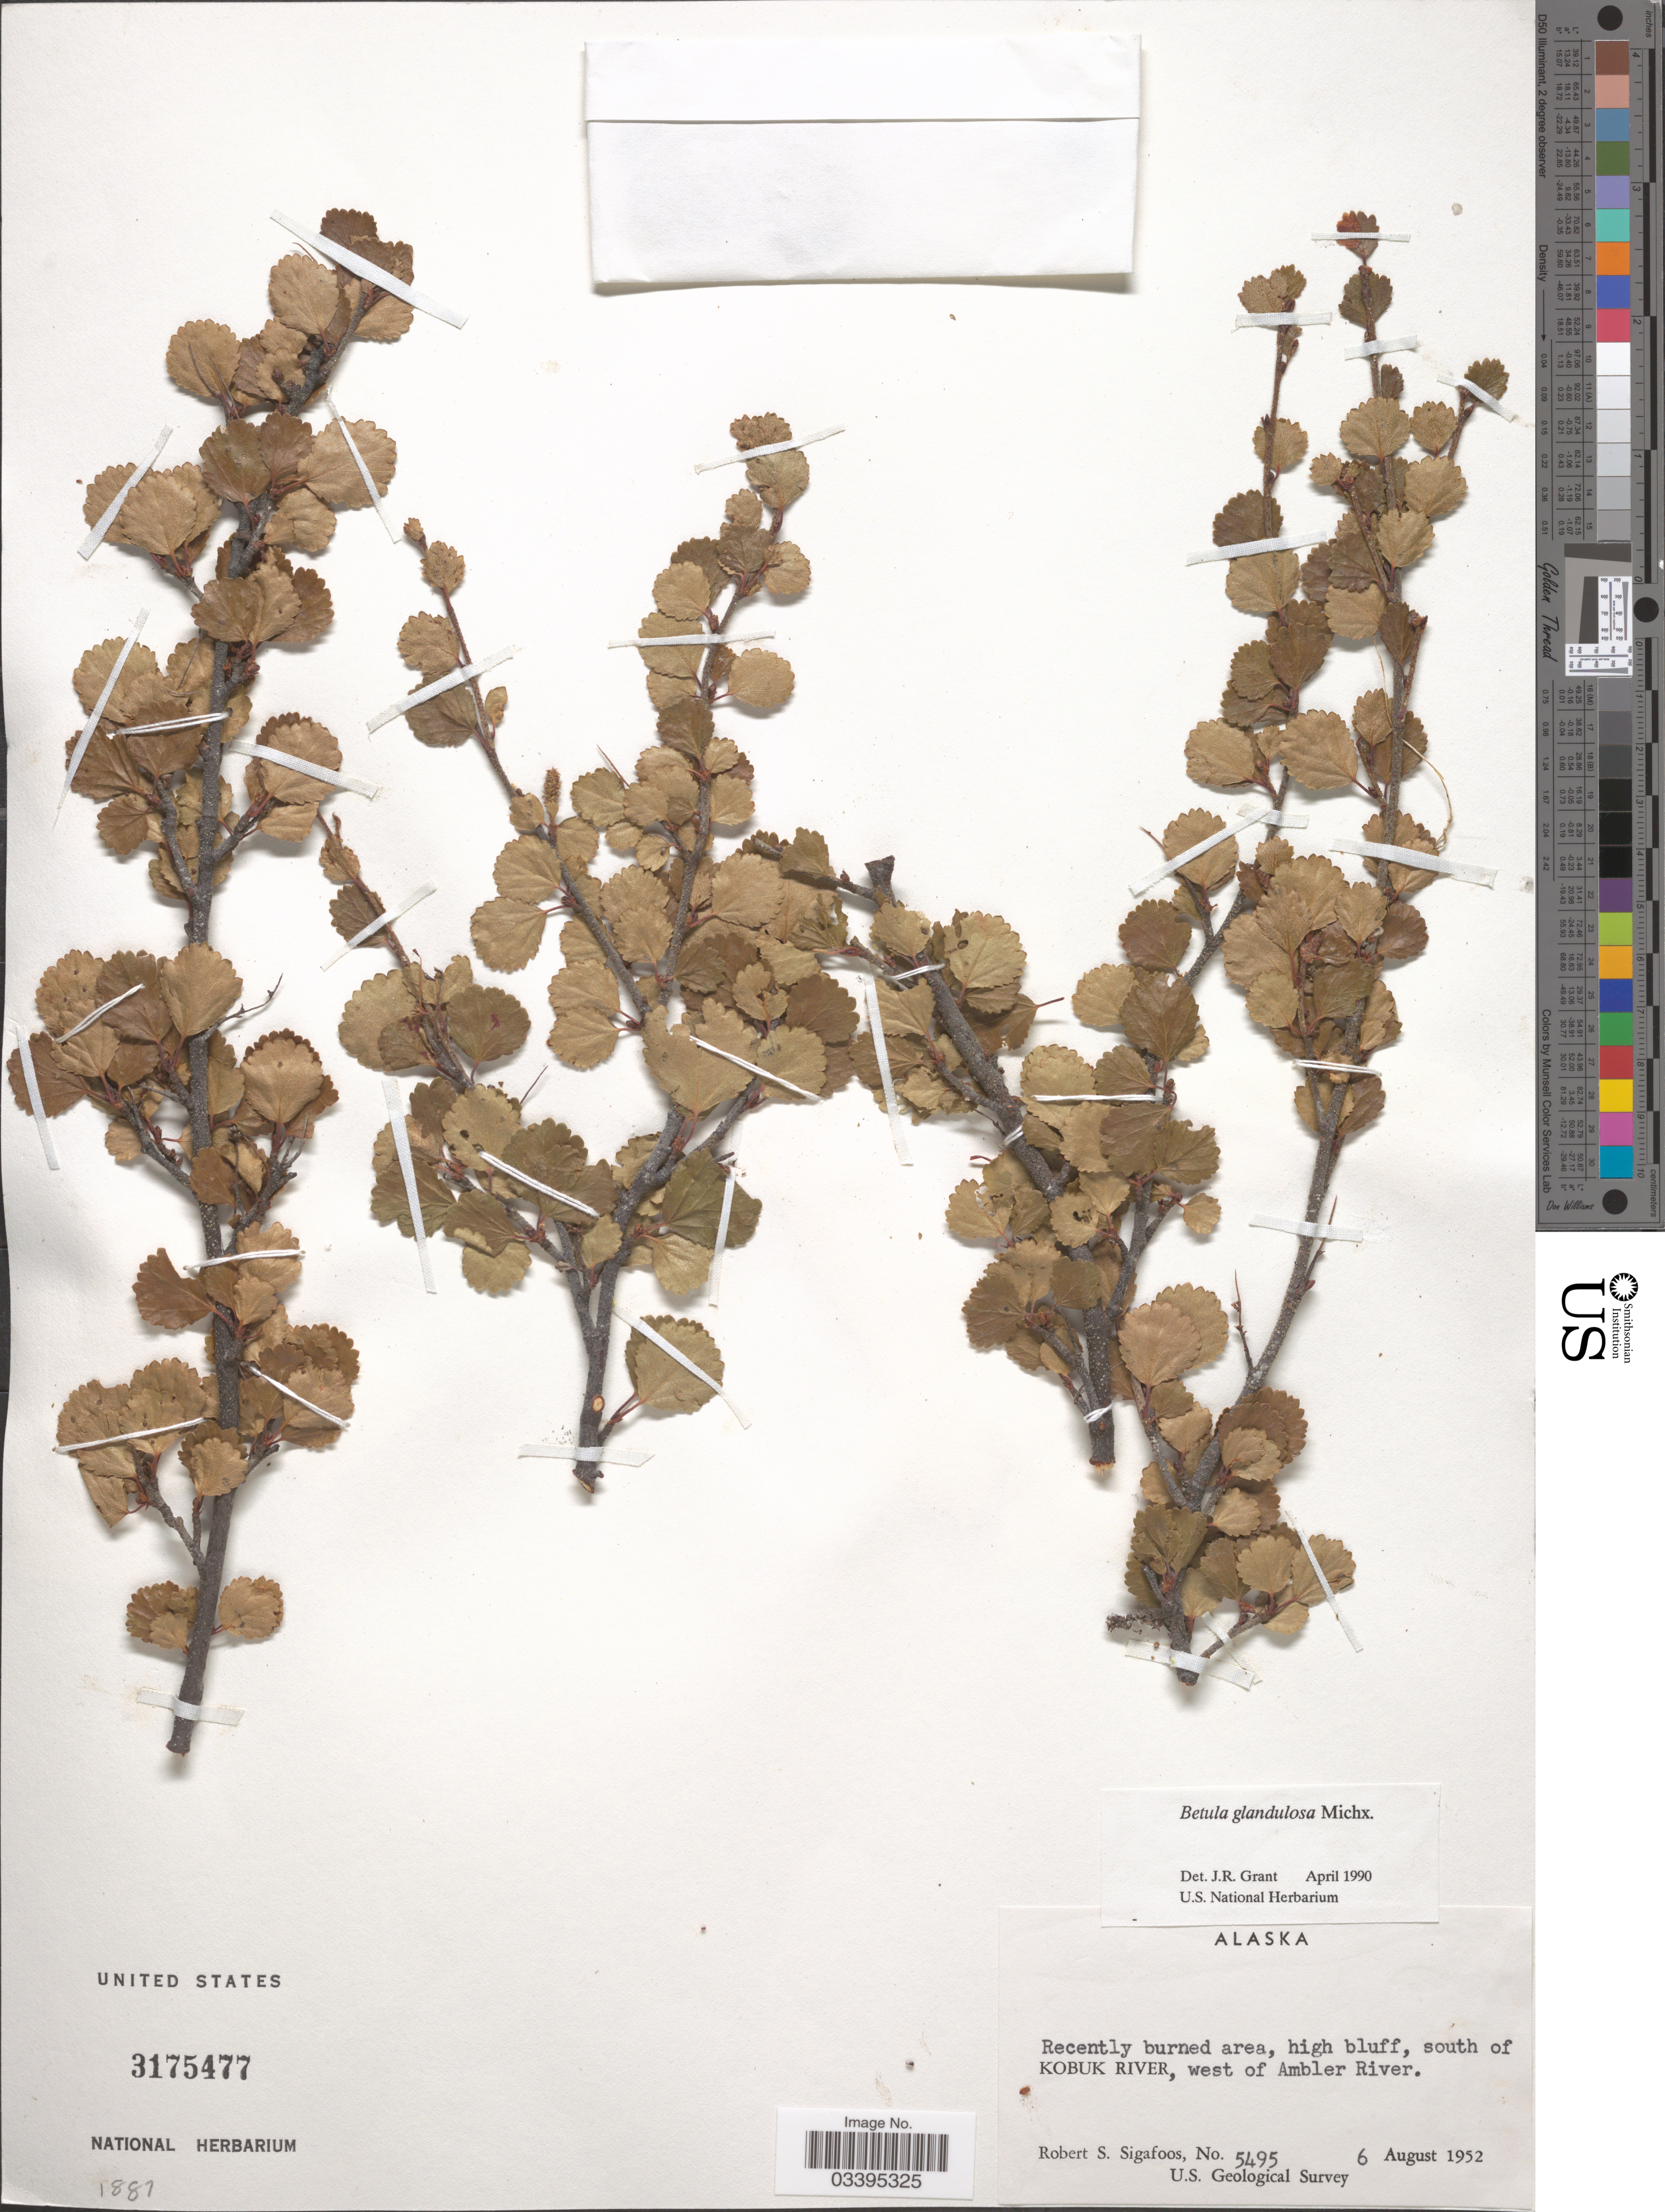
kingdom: Plantae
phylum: Tracheophyta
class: Magnoliopsida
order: Fagales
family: Betulaceae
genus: Betula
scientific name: Betula glandulosa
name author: Michx.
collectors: R. Sigafoos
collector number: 5495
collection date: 1952-08-06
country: United States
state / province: Alaska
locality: South of Kobuk River, west of Ambler River.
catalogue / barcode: US 3175477